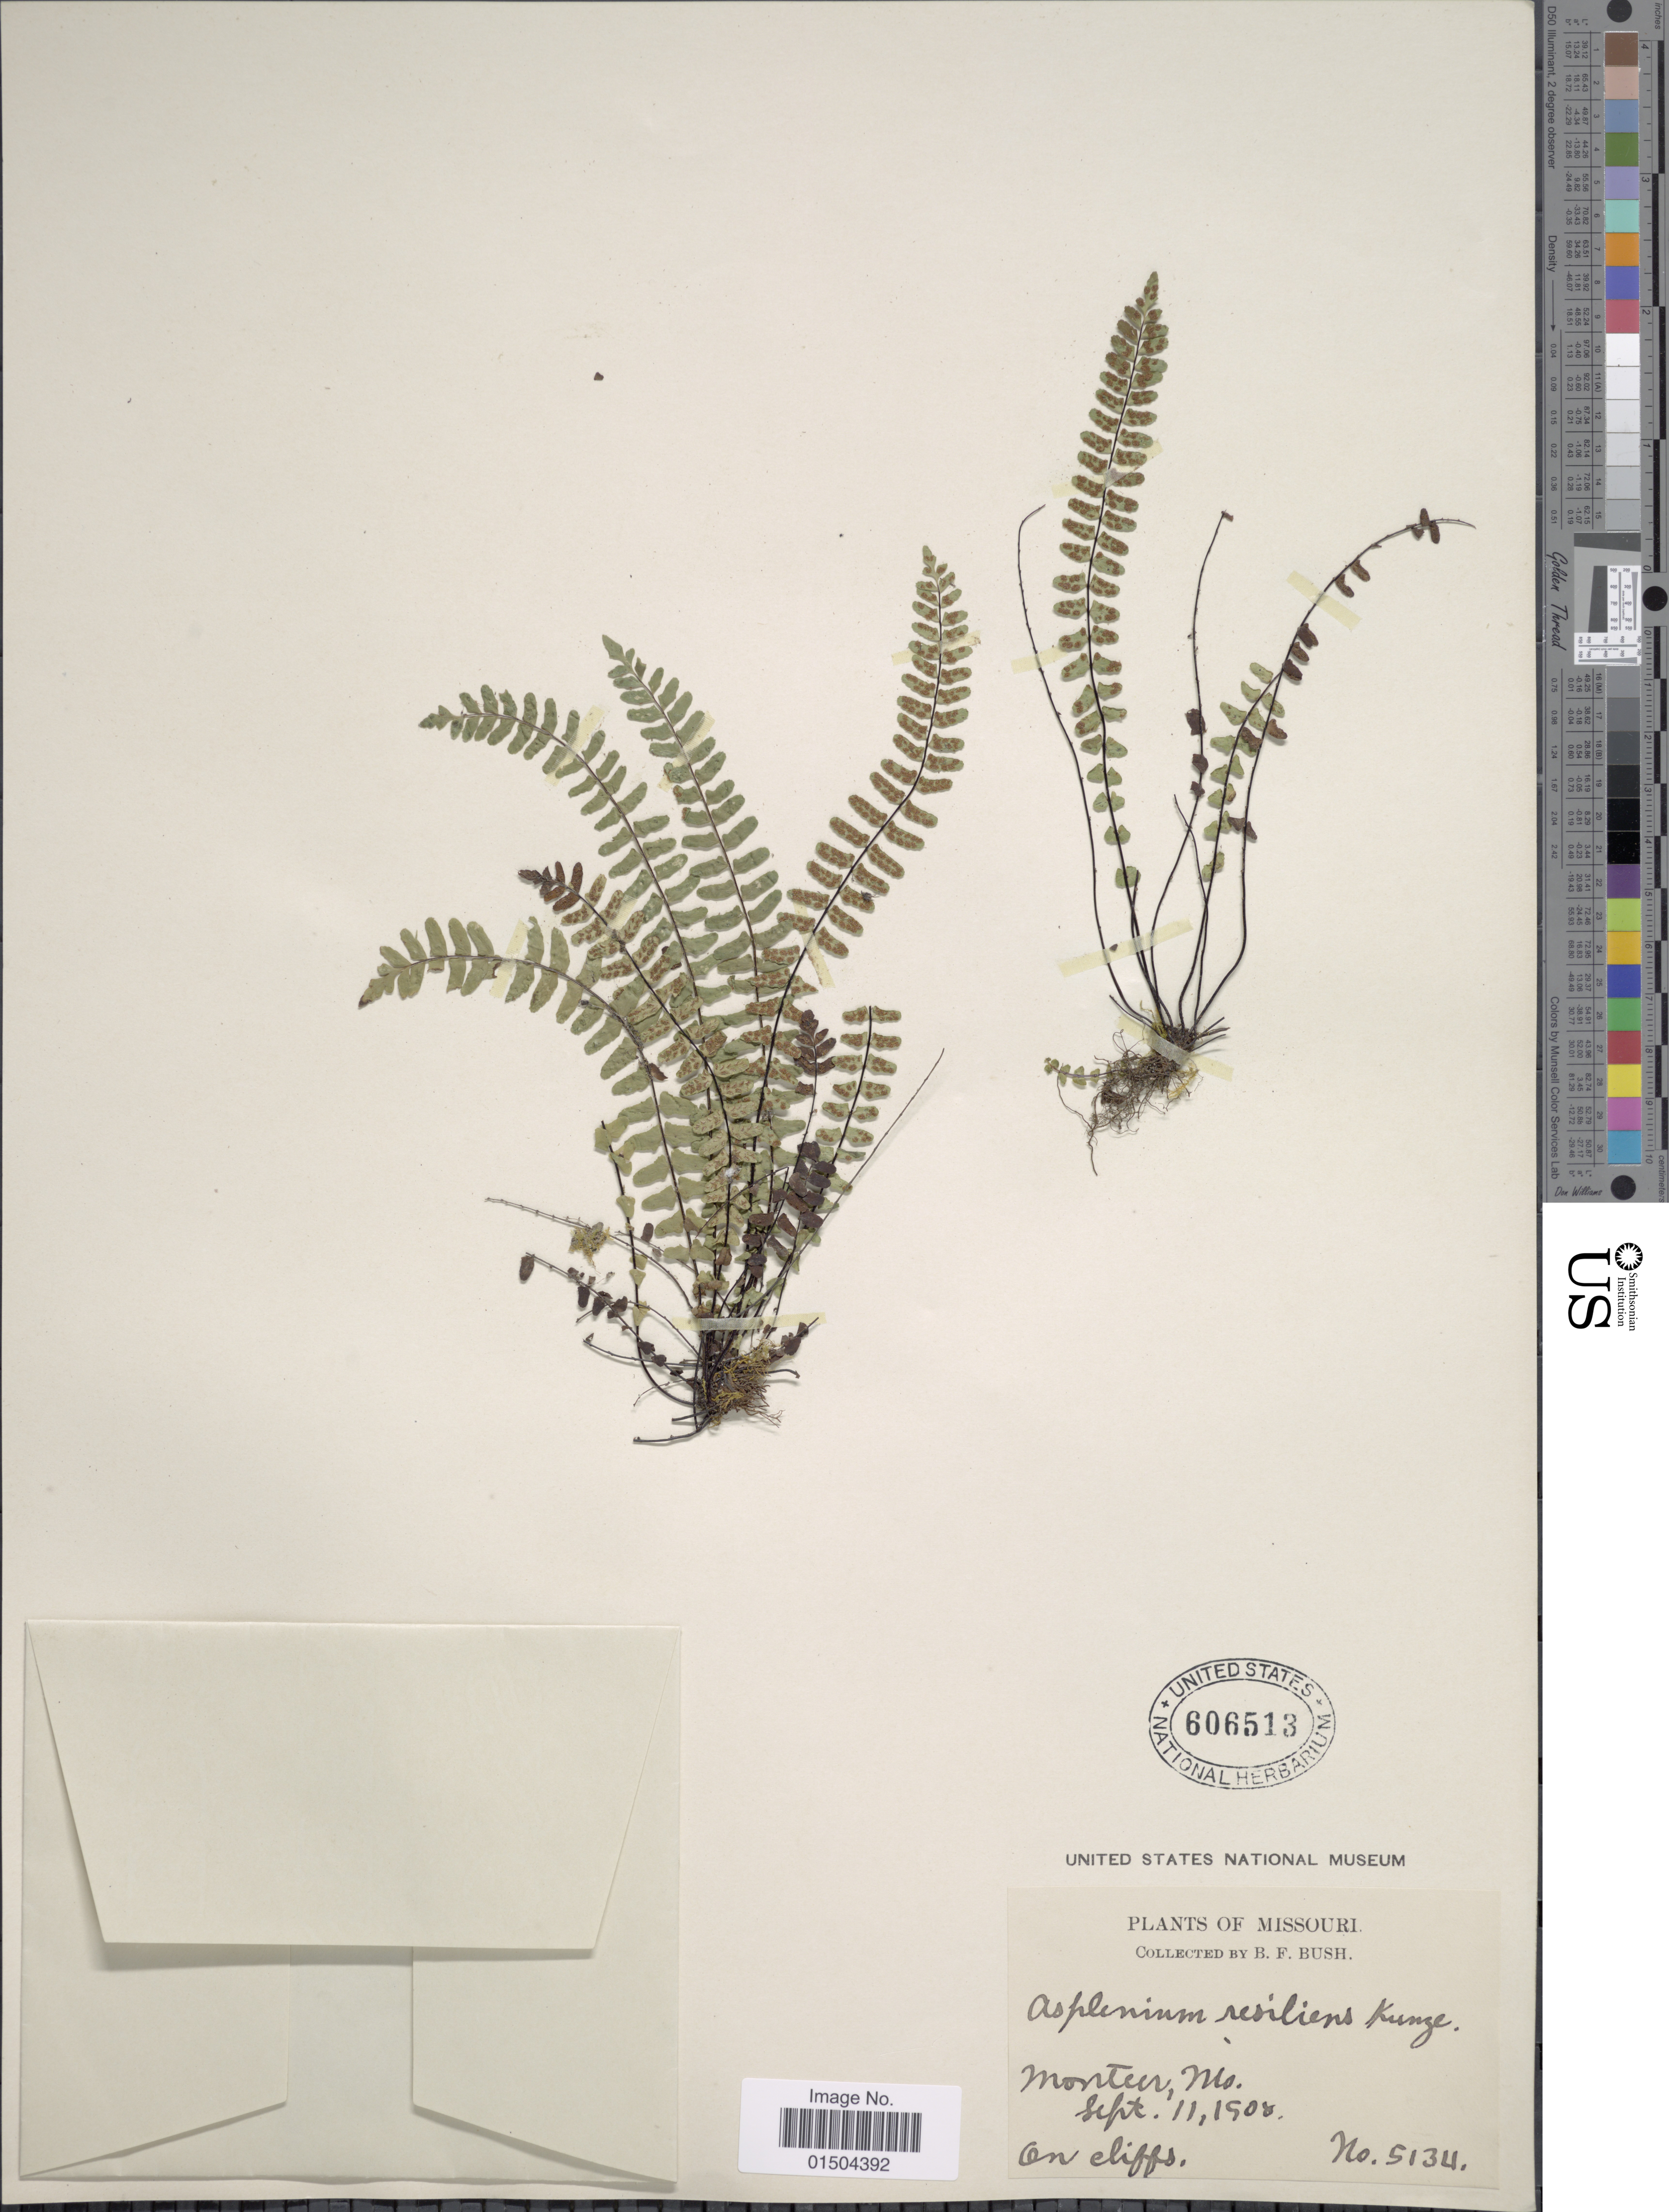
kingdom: Plantae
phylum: Tracheophyta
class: Polypodiopsida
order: Polypodiales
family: Aspleniaceae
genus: Asplenium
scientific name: Asplenium resiliens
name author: Kunze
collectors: B. F. Bush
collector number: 5134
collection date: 1908-09-11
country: United States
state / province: Missouri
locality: Monteer.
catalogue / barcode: US 606513